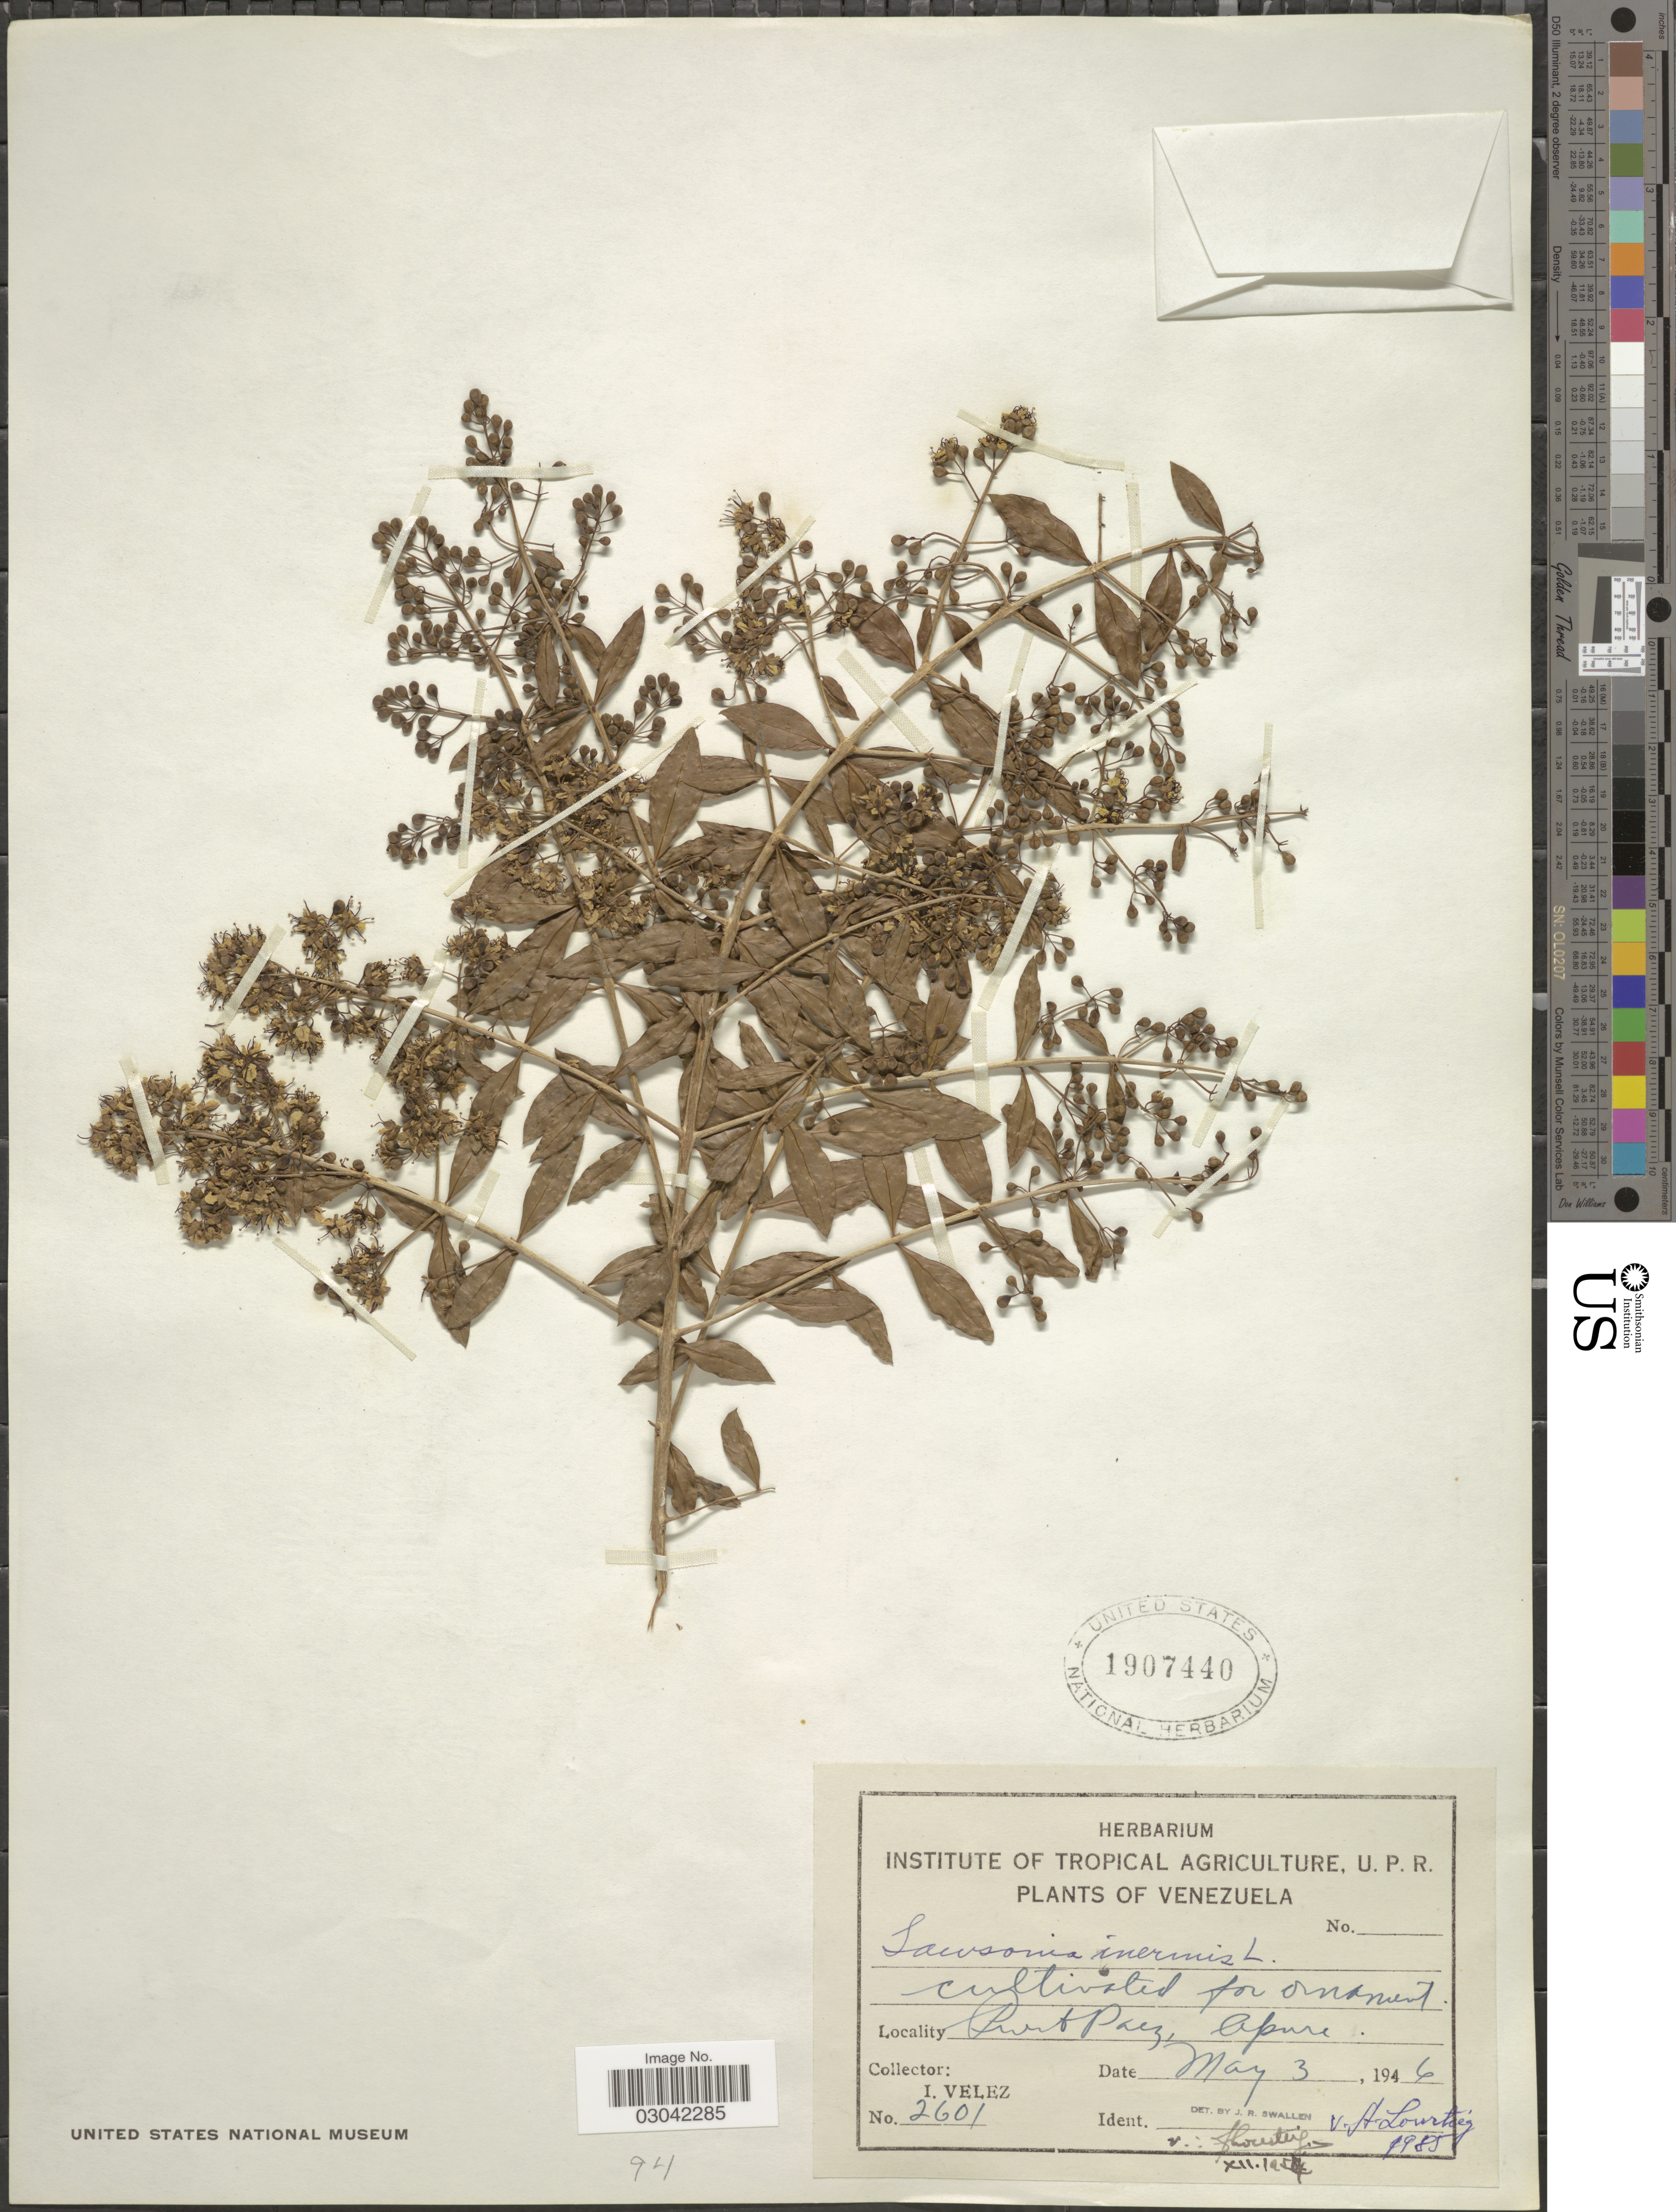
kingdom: Plantae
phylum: Tracheophyta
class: Magnoliopsida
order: Myrtales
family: Lythraceae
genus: Lawsonia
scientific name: Lawsonia inermis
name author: L.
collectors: I. Velez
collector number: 2601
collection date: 1946-05-03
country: Venezuela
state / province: Apure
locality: Puerto Paez.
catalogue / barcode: US 1907440